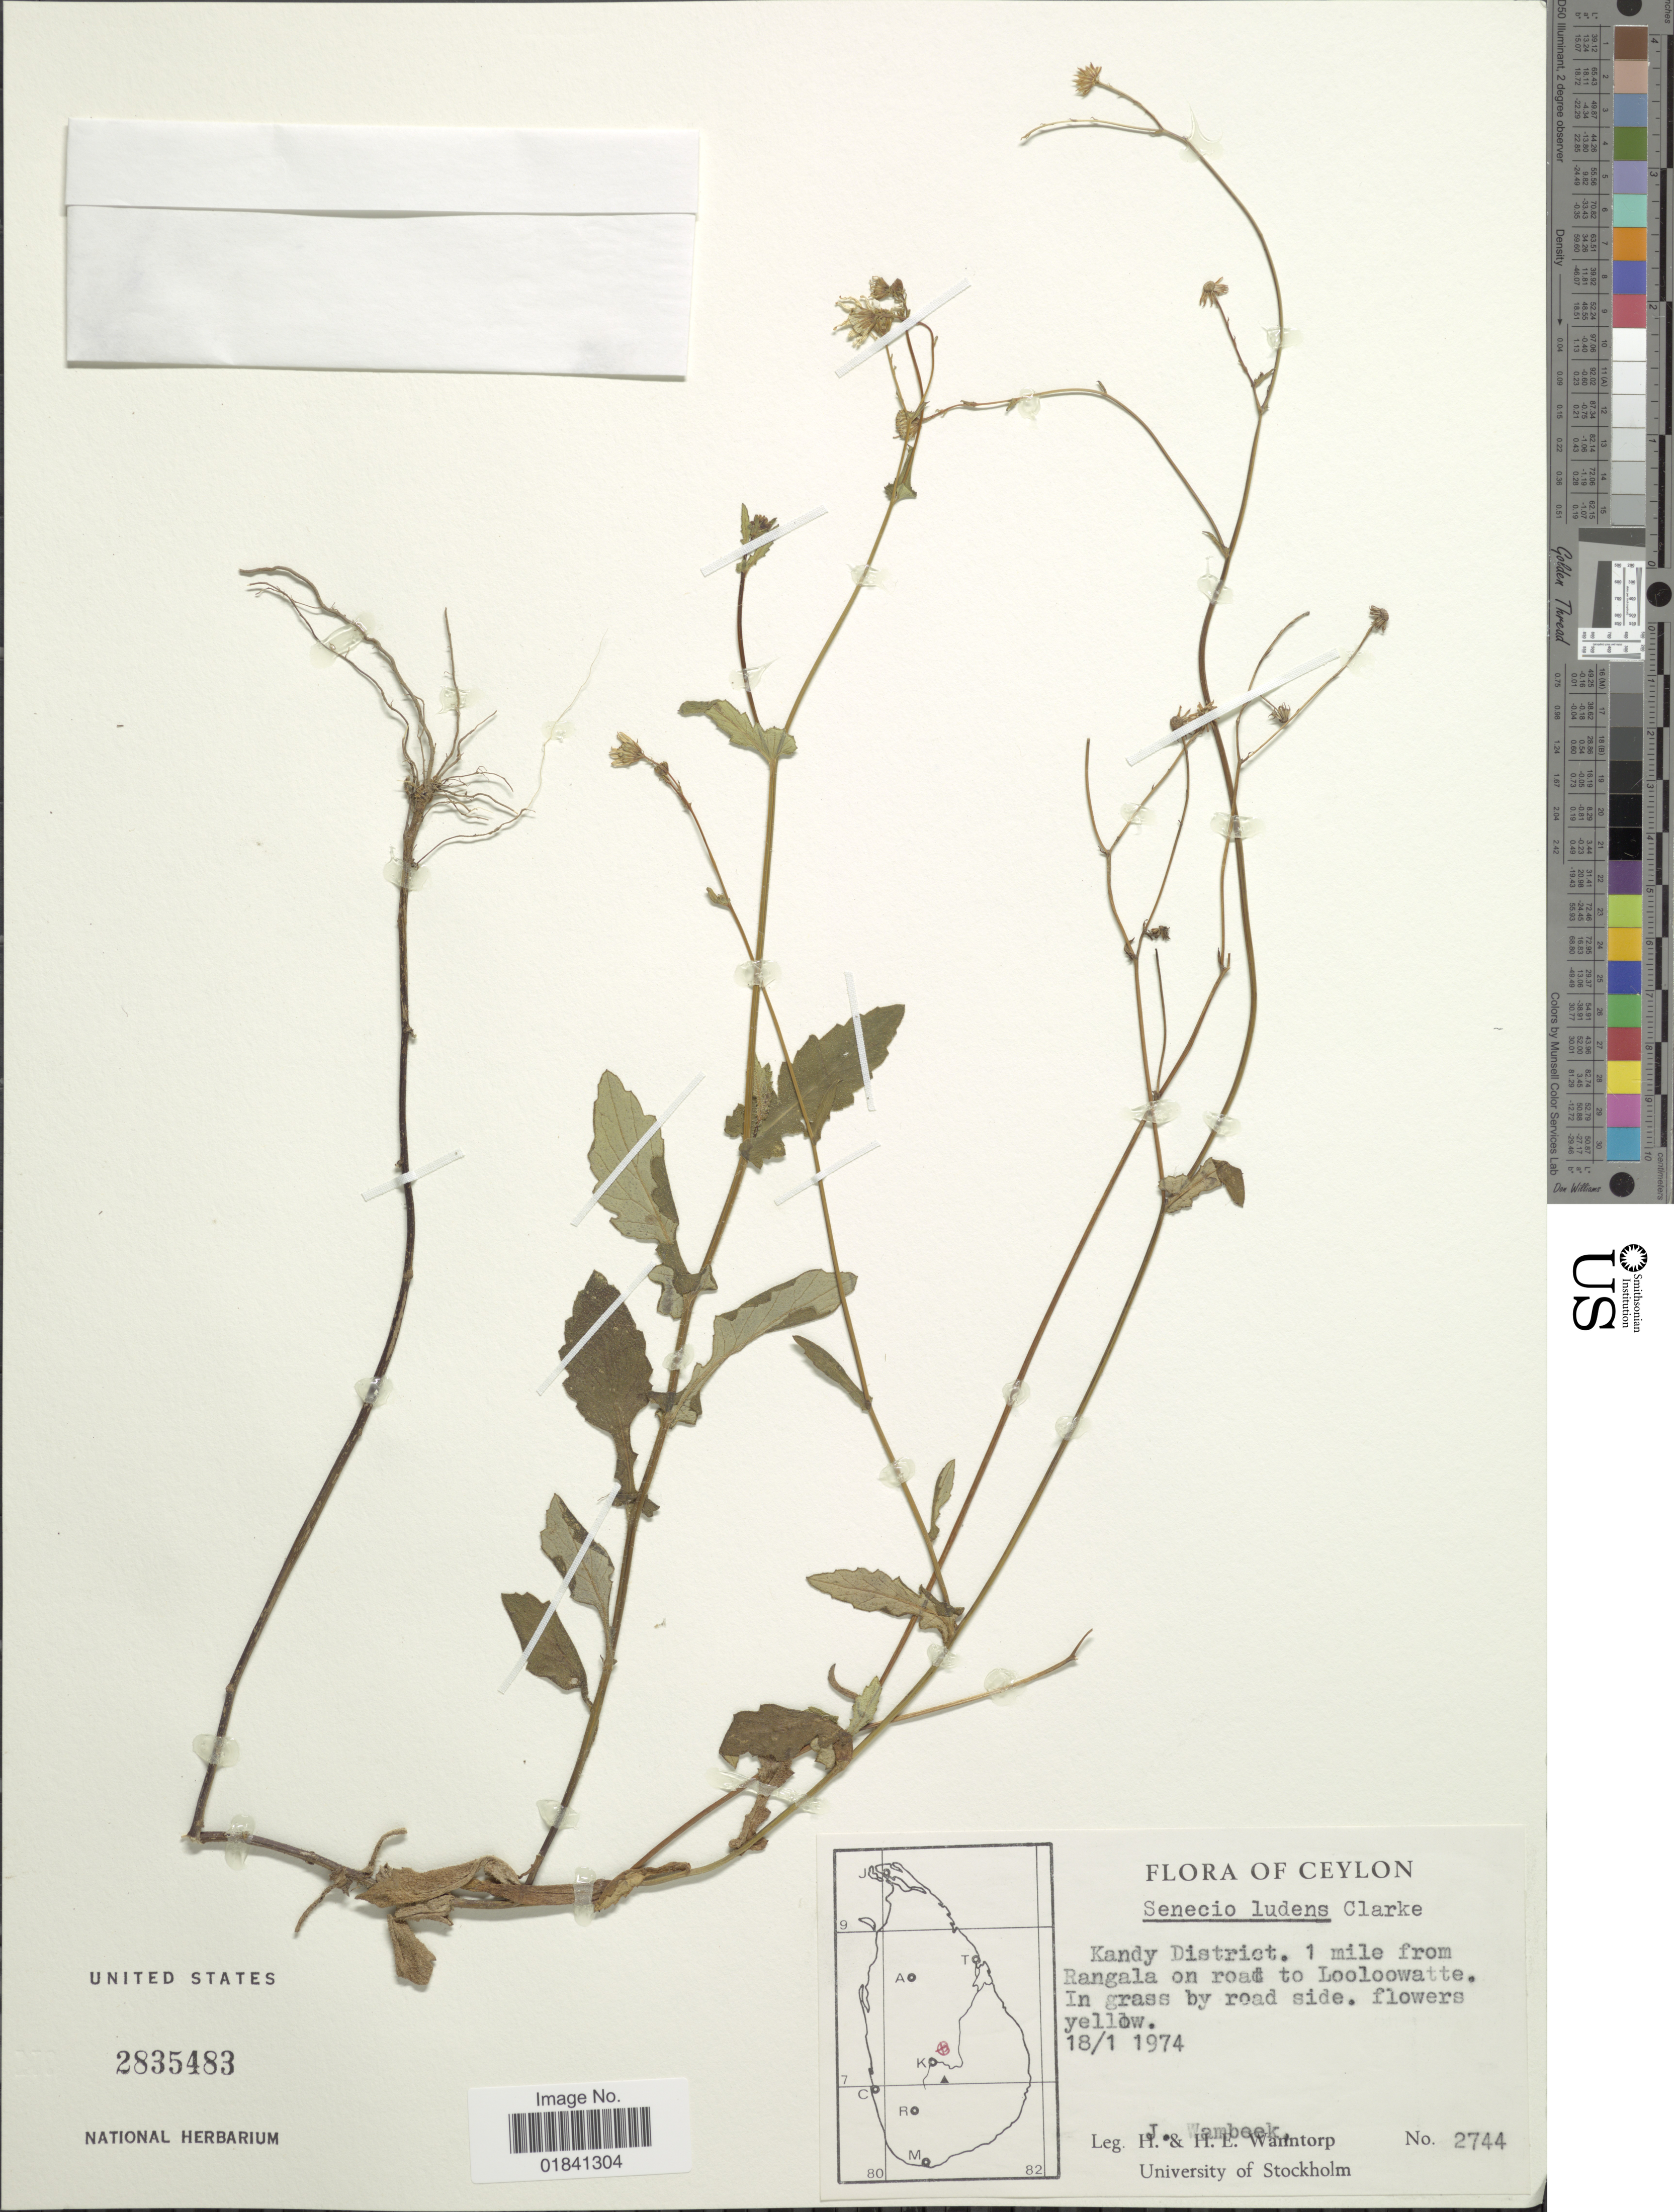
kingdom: Plantae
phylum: Tracheophyta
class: Magnoliopsida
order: Asterales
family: Asteraceae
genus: Senecio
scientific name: Senecio ludens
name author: Clarke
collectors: J. Wambeek, H. Wanntorp & H. Wanntorp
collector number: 2744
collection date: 1974-01-18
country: Sri Lanka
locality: Ceylon, Kandy District, 1 mile from Rangala on road to Looloowatte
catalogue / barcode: US 2835483